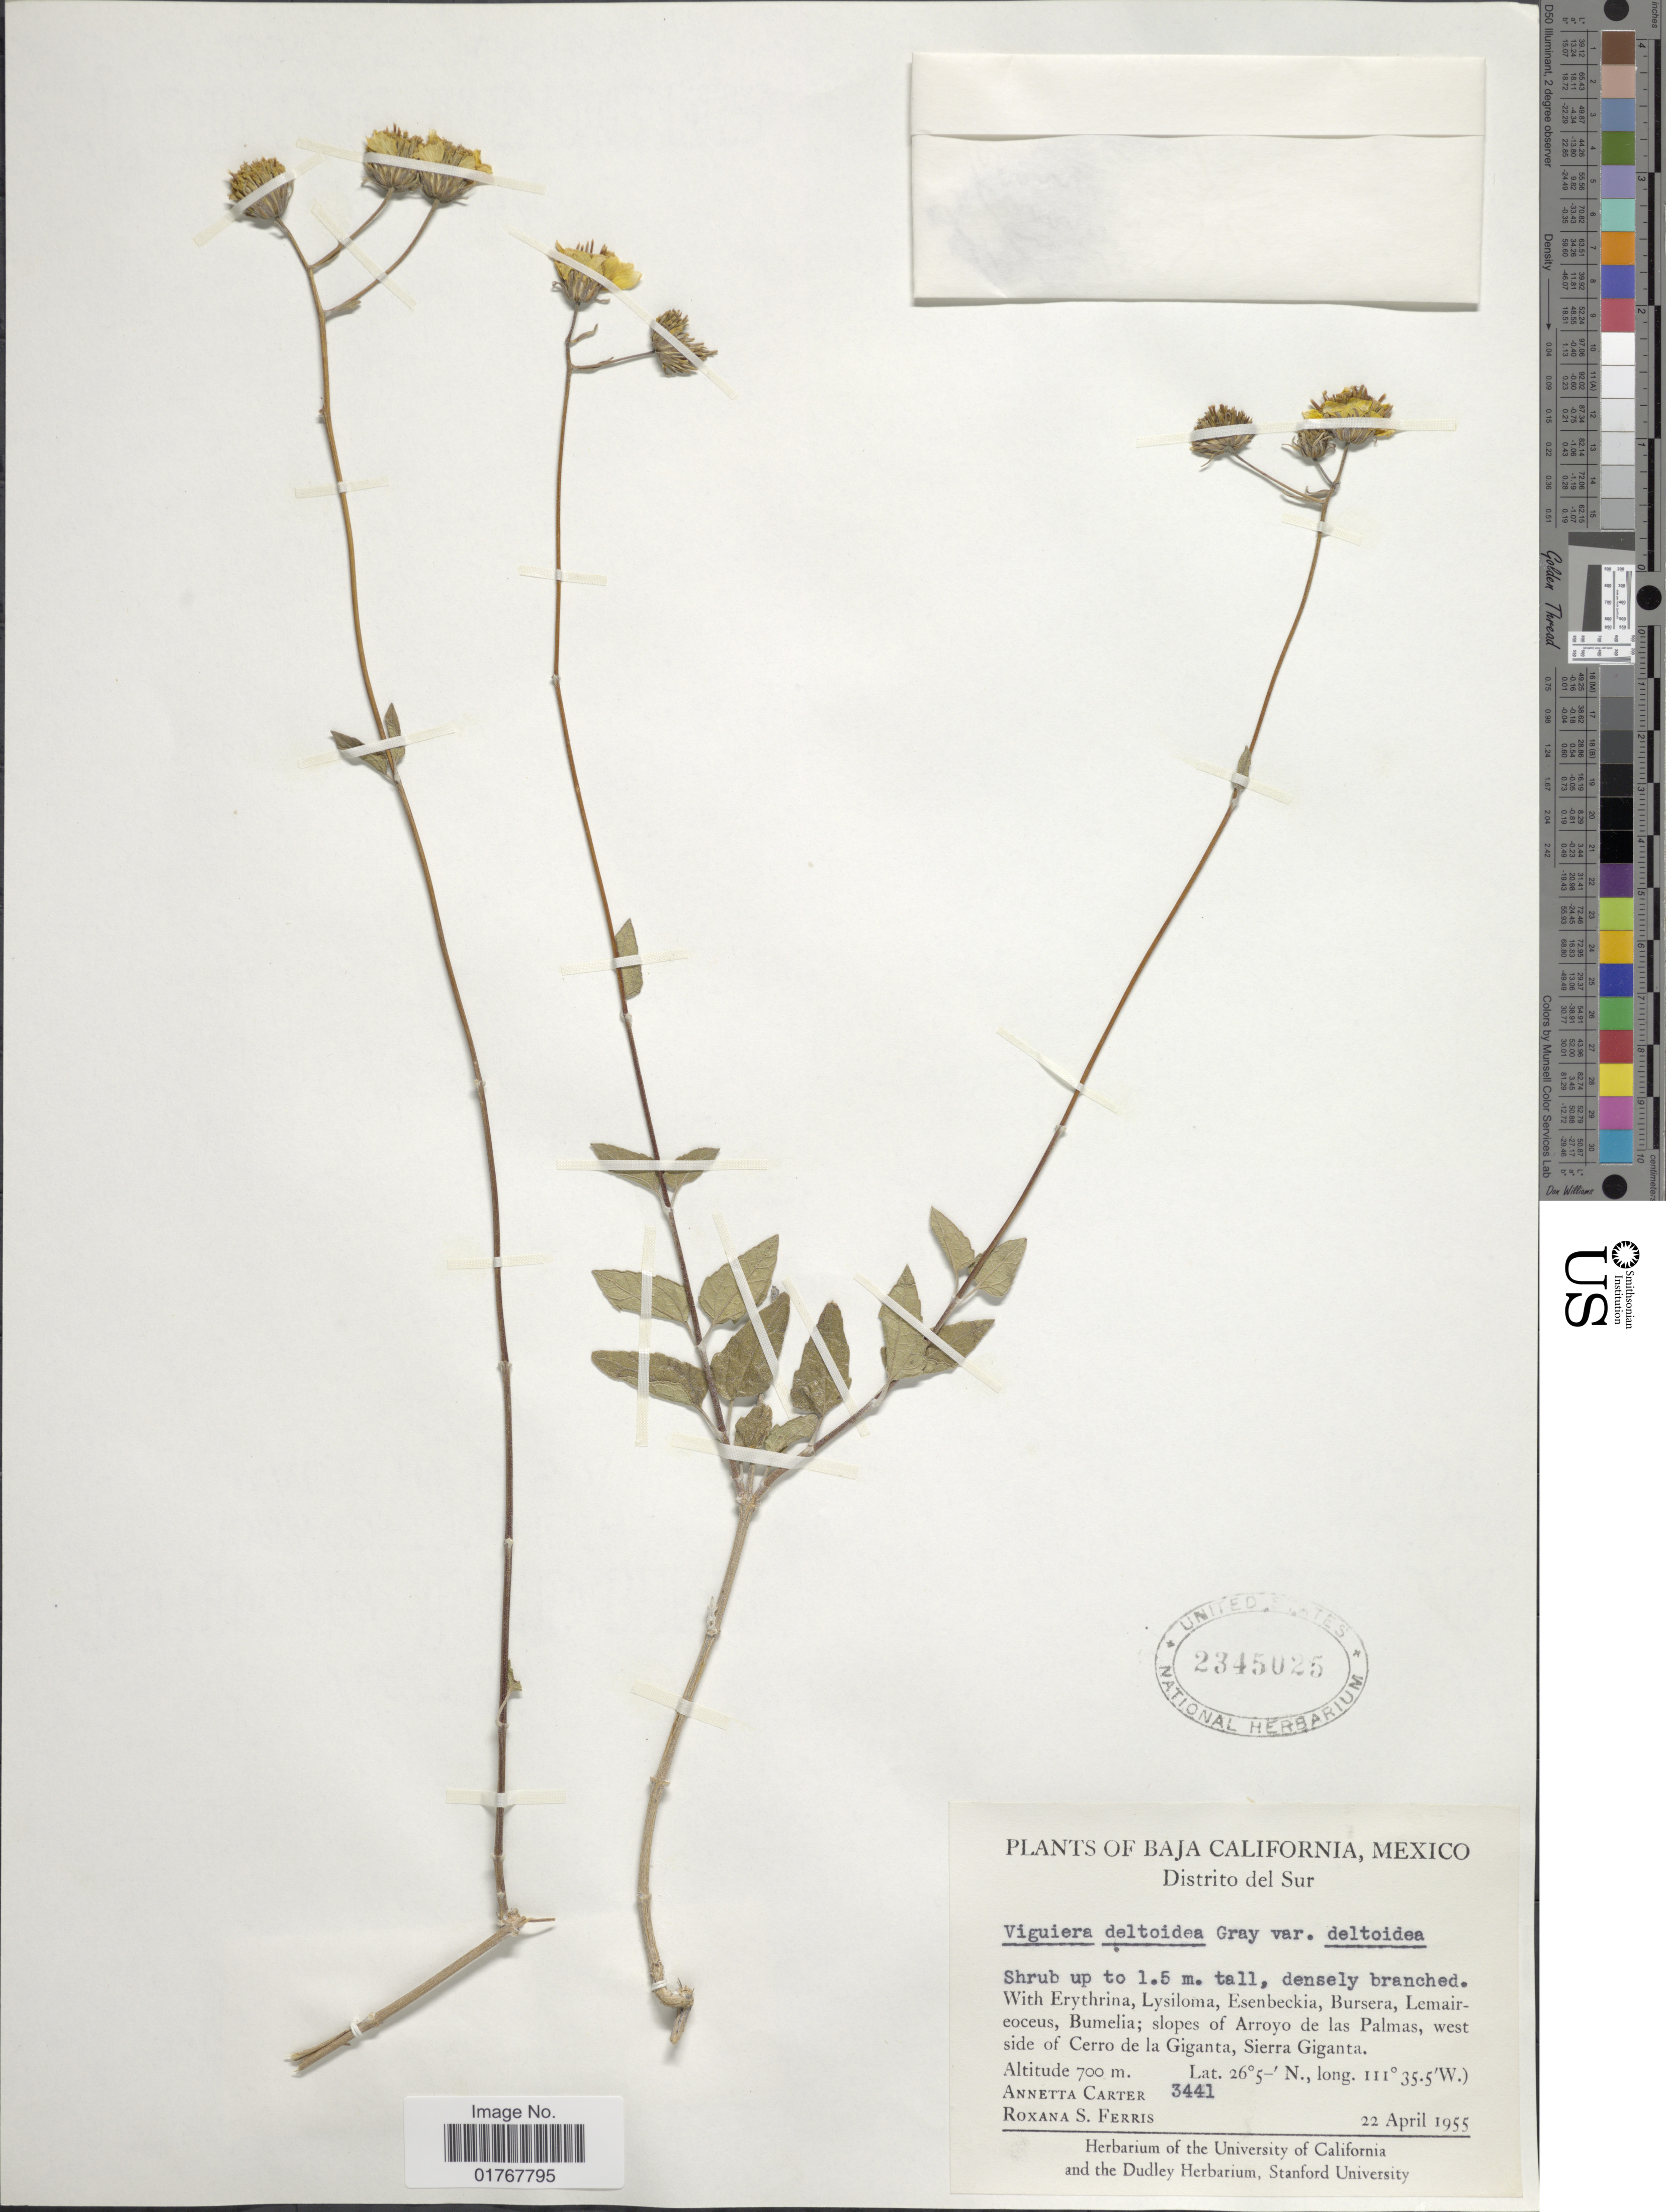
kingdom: Plantae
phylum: Tracheophyta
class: Magnoliopsida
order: Asterales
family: Asteraceae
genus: Viguiera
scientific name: Viguiera deltoidea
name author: A. Gray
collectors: A. Carter & R. S. Ferris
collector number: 3441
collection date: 1955-04-22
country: Mexico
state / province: Baja California Sur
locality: Distrito del Sur, slope of Arroyo de las Palmas, west side of Cerro de la Giganta, Sierra Giganta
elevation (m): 700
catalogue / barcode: US 2345025